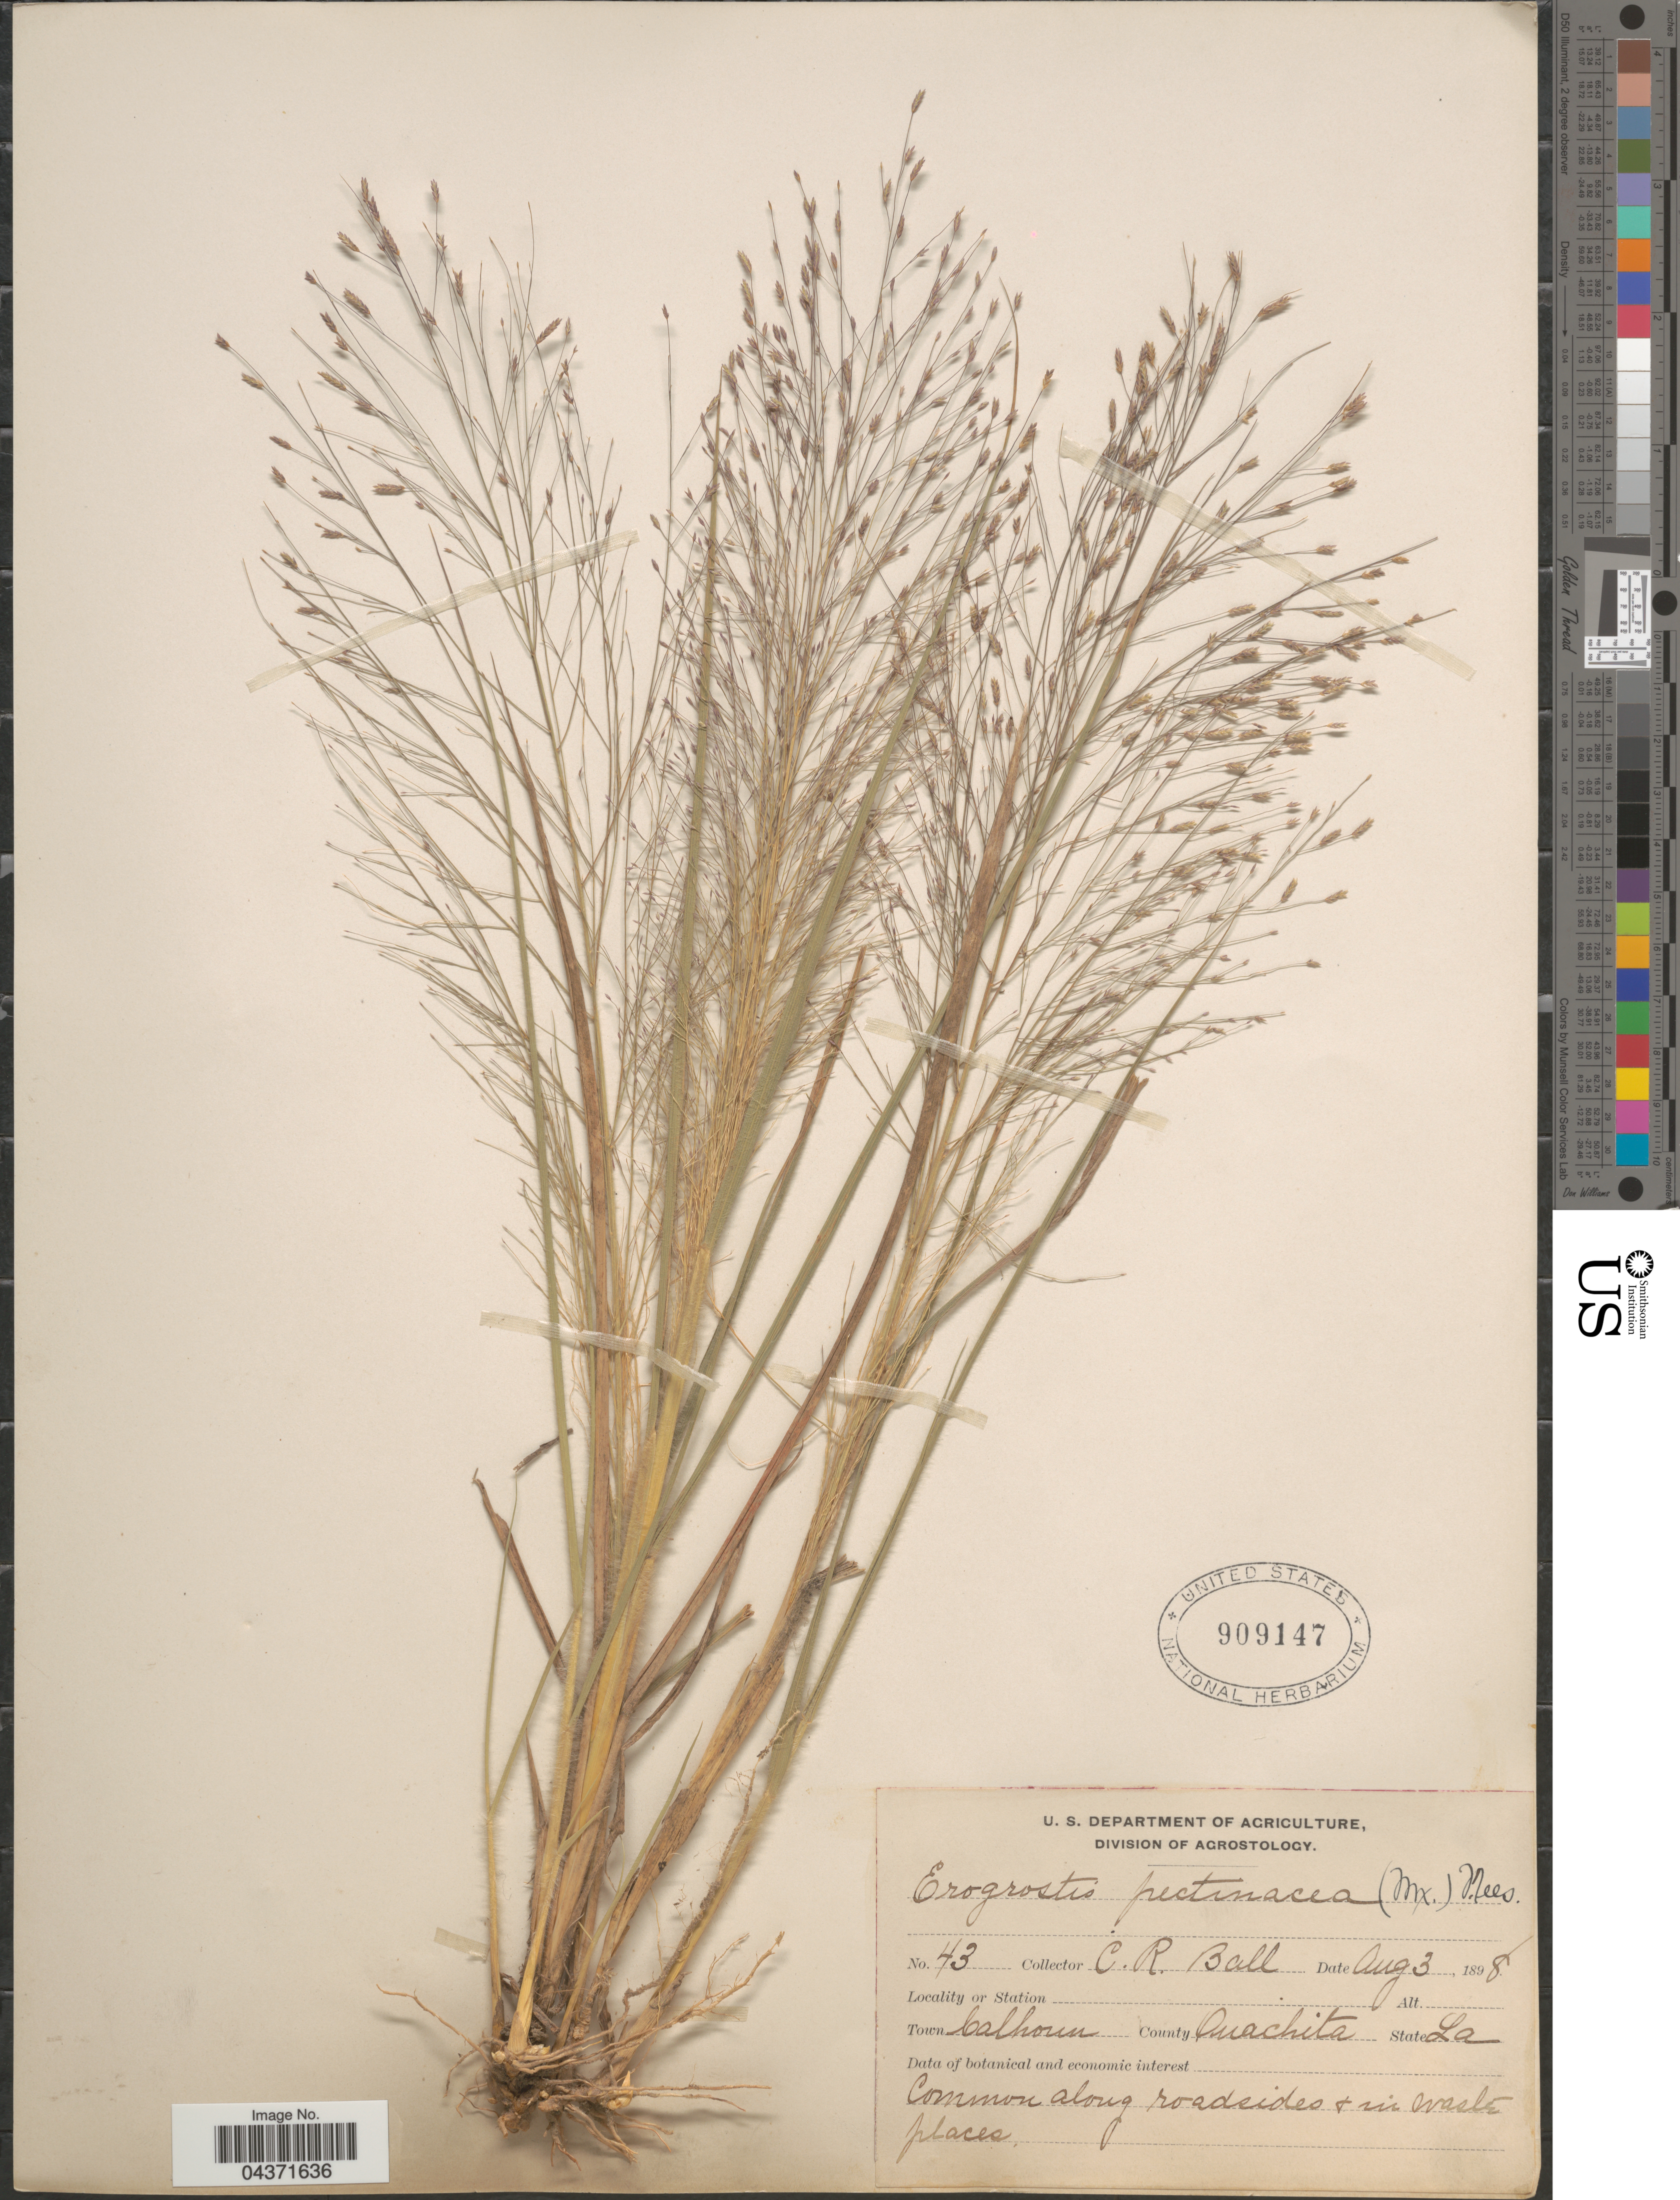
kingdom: Plantae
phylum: Tracheophyta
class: Liliopsida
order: Poales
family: Poaceae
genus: Eragrostis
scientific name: Eragrostis spectabilis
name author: (Pursh) Steud.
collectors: C. R. Ball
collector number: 43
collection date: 1898-08-03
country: United States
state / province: Louisiana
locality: Town Calhoun. County Ouachita.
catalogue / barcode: US 909147